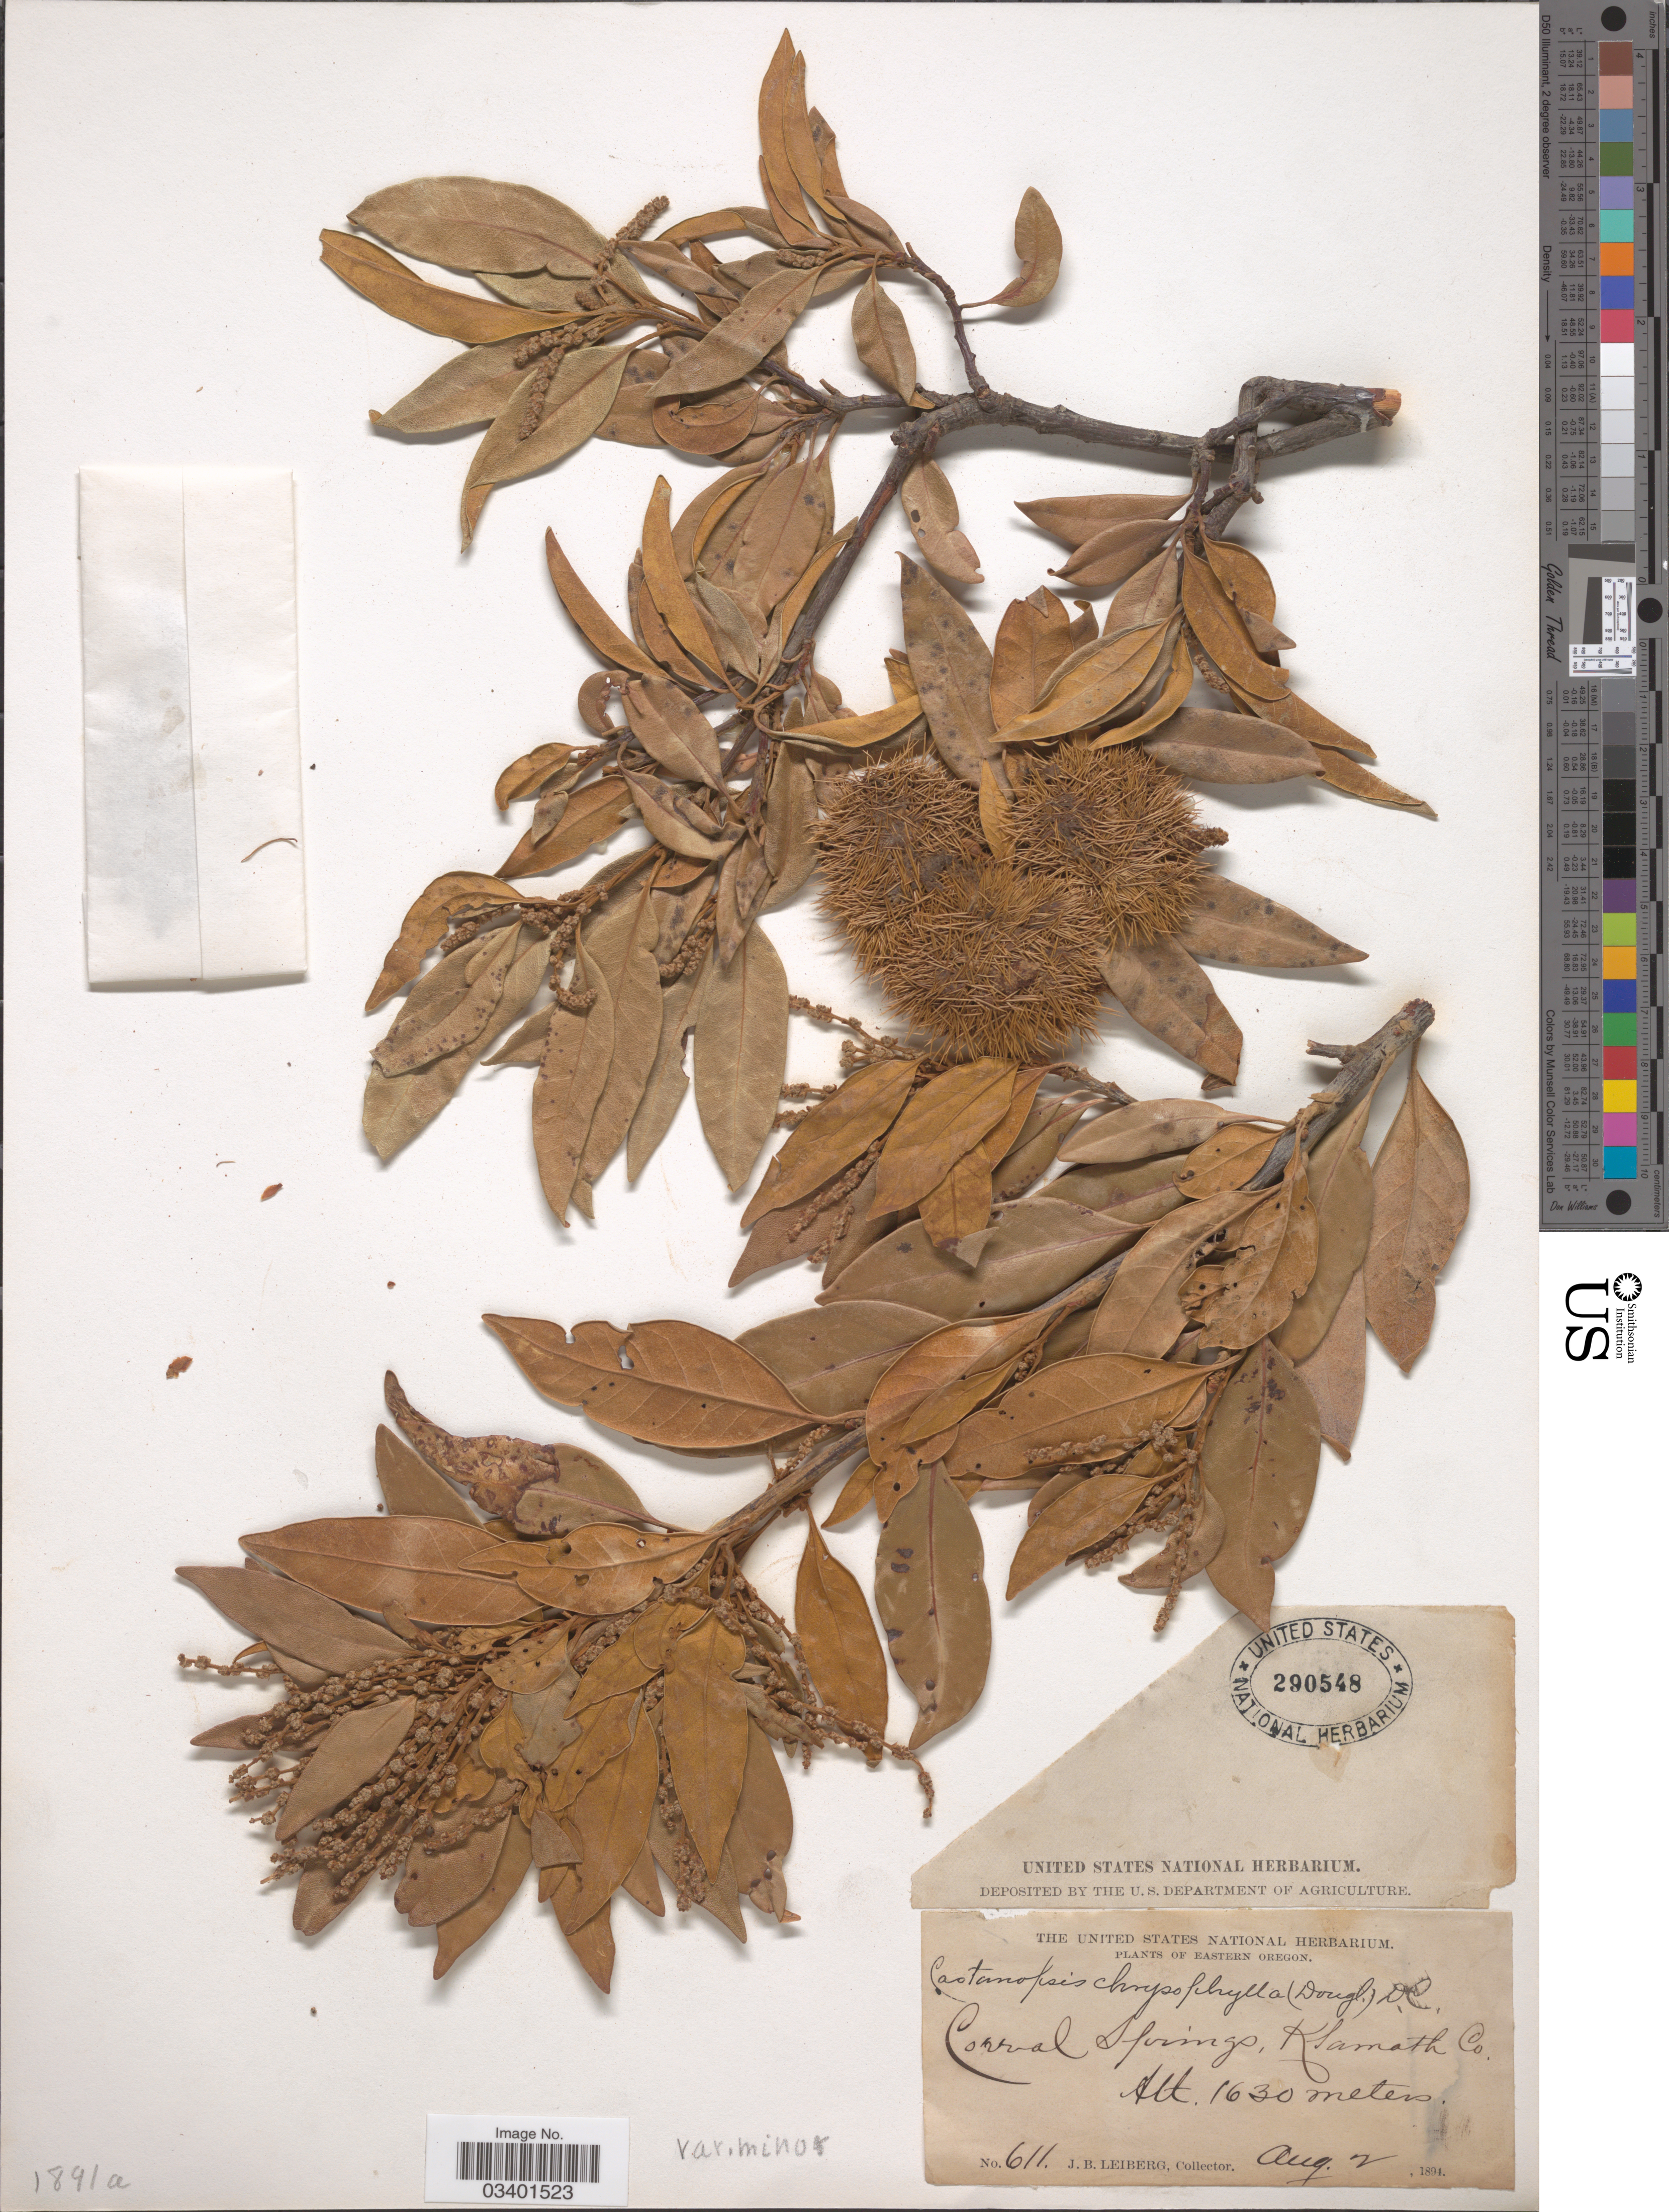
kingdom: Plantae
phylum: Tracheophyta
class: Magnoliopsida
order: Fagales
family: Fagaceae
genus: Chrysolepis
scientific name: Chrysolepis chrysophylla var. minor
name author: (Benth.) A. DC.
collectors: J. B. Leiberg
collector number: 611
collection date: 1894-08-02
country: United States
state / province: Oregon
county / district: Klamath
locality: Eastern Oregon. Corral Springs, Klamath Co.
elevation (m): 1630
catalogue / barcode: US 290548